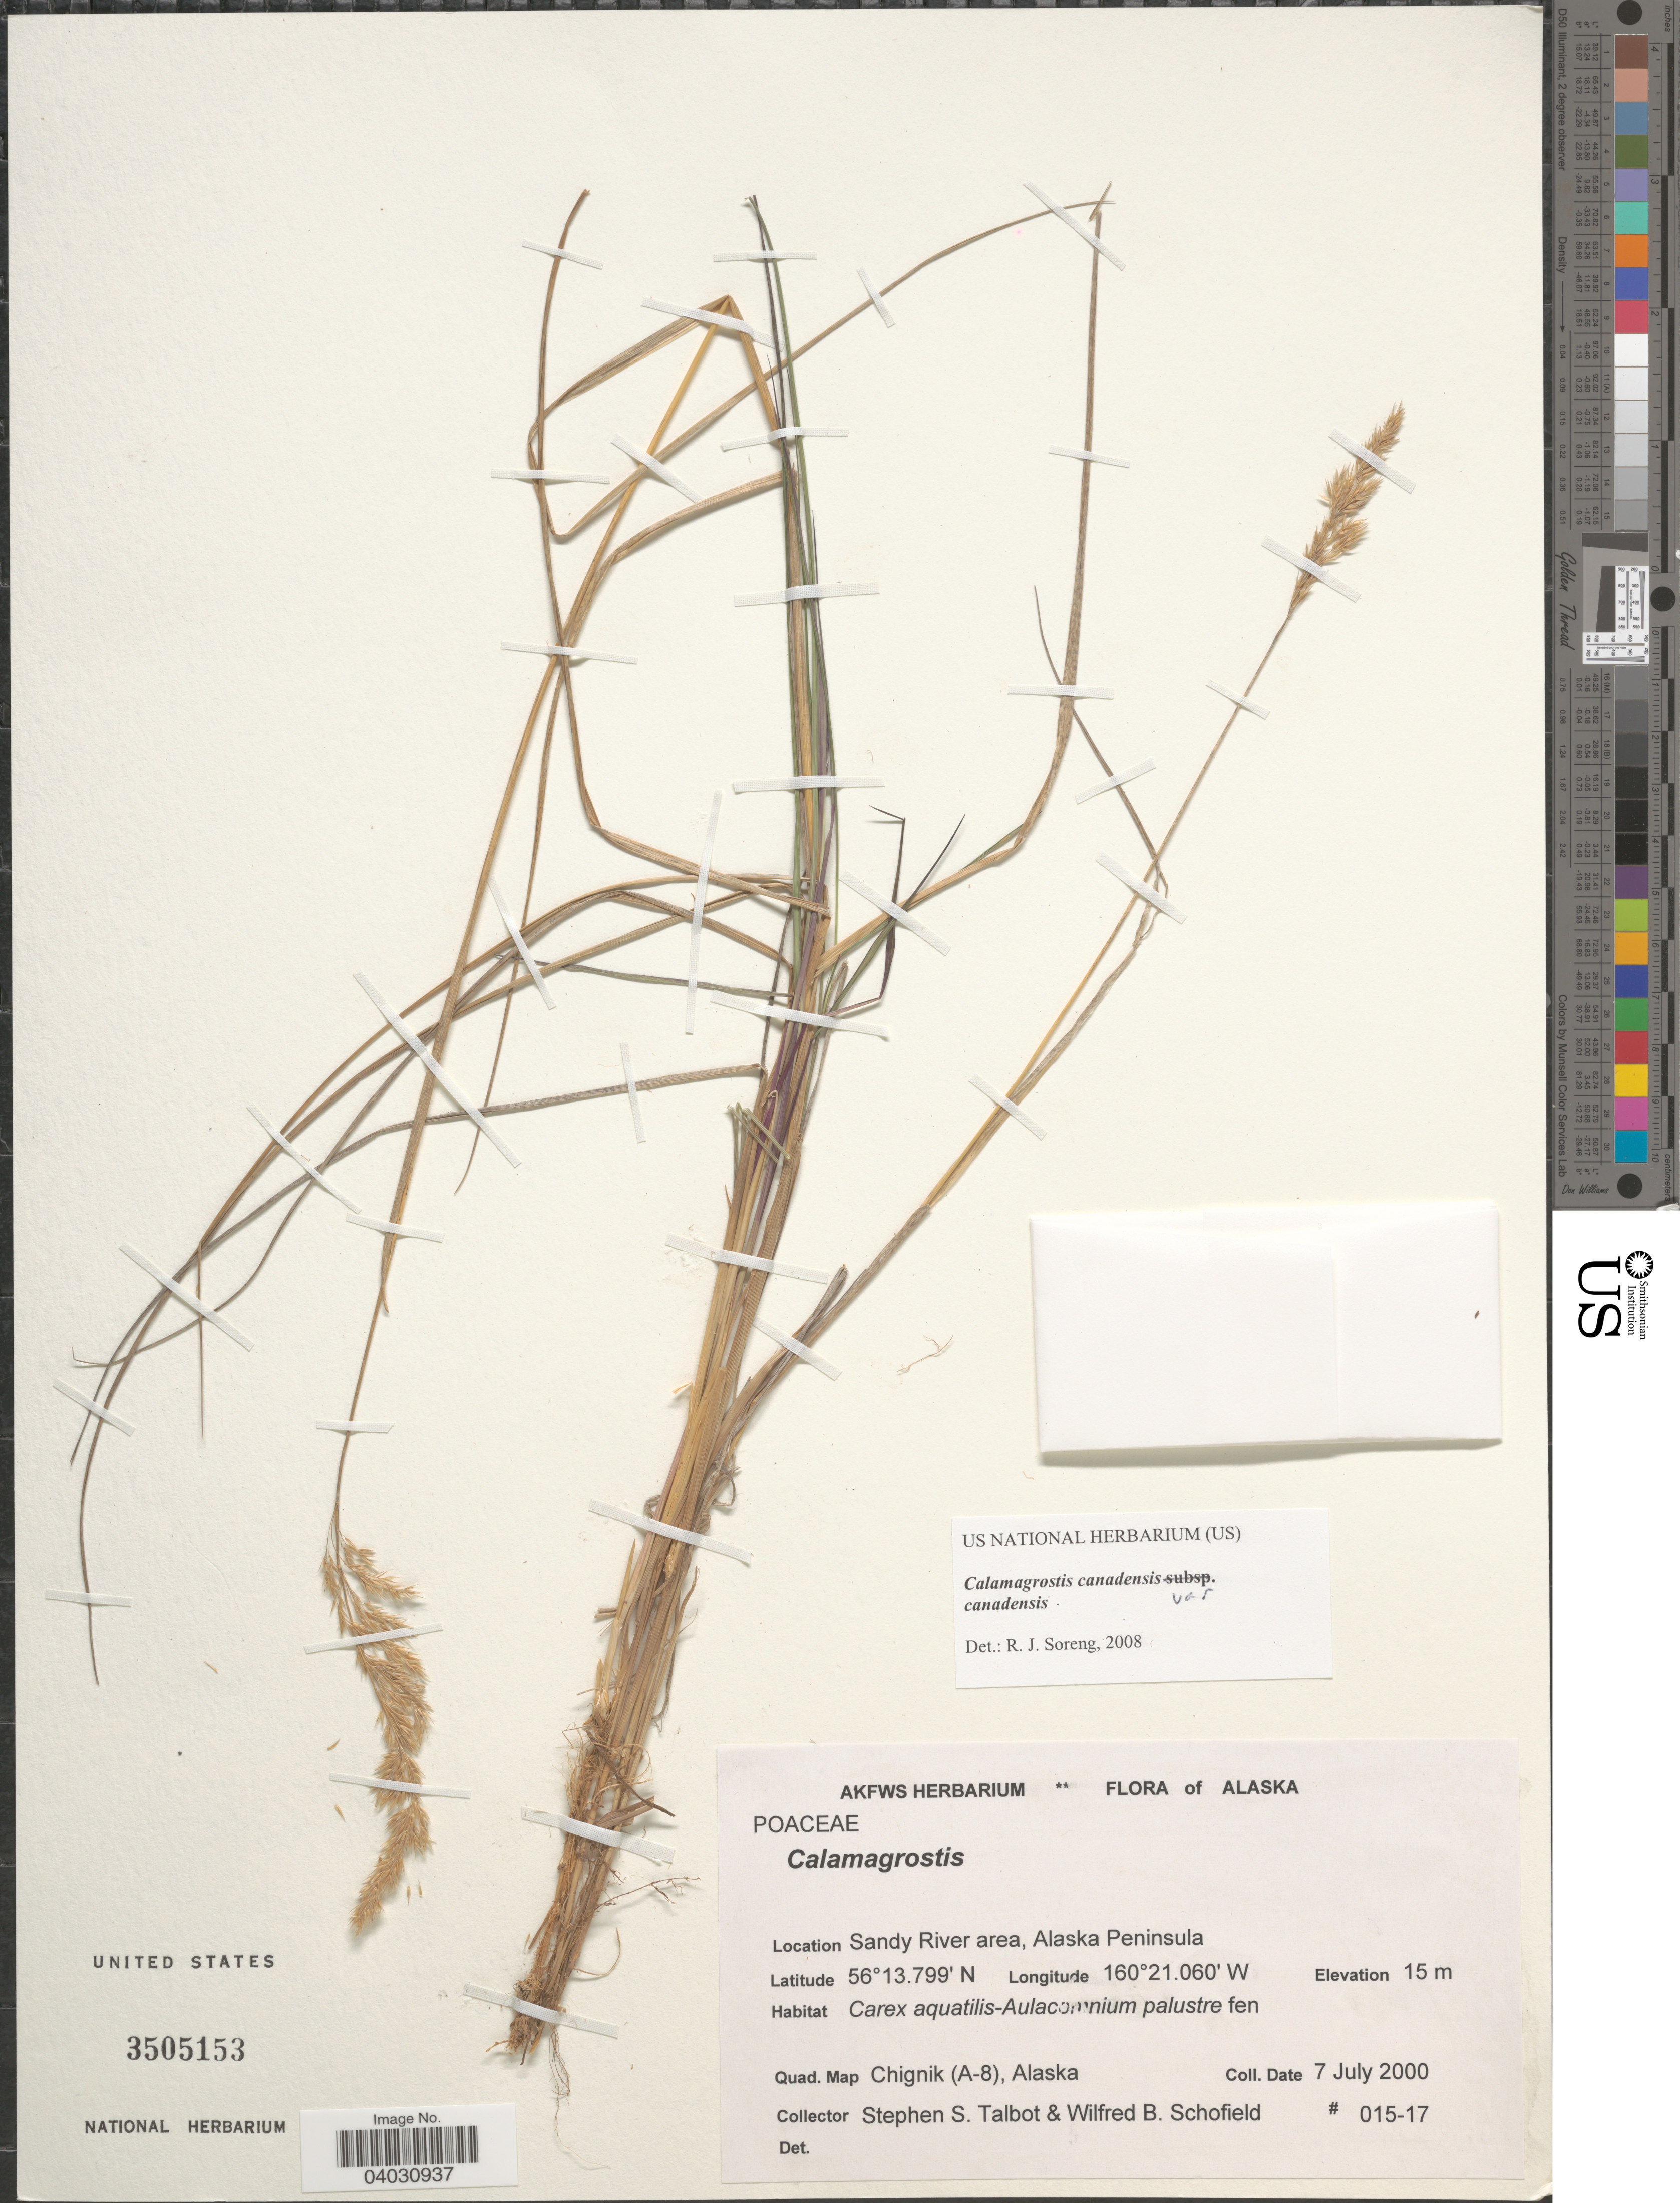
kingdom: Plantae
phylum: Tracheophyta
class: Liliopsida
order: Poales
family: Poaceae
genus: Calamagrostis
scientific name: Calamagrostis sp.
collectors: S. S. Talbot & W. Schofield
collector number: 015-17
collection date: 2000-07-07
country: United States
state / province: Alaska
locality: Sandy River area, Alaska Peninsula. Quad. Map Chignik (A-8).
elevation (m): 15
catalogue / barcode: US 3505153